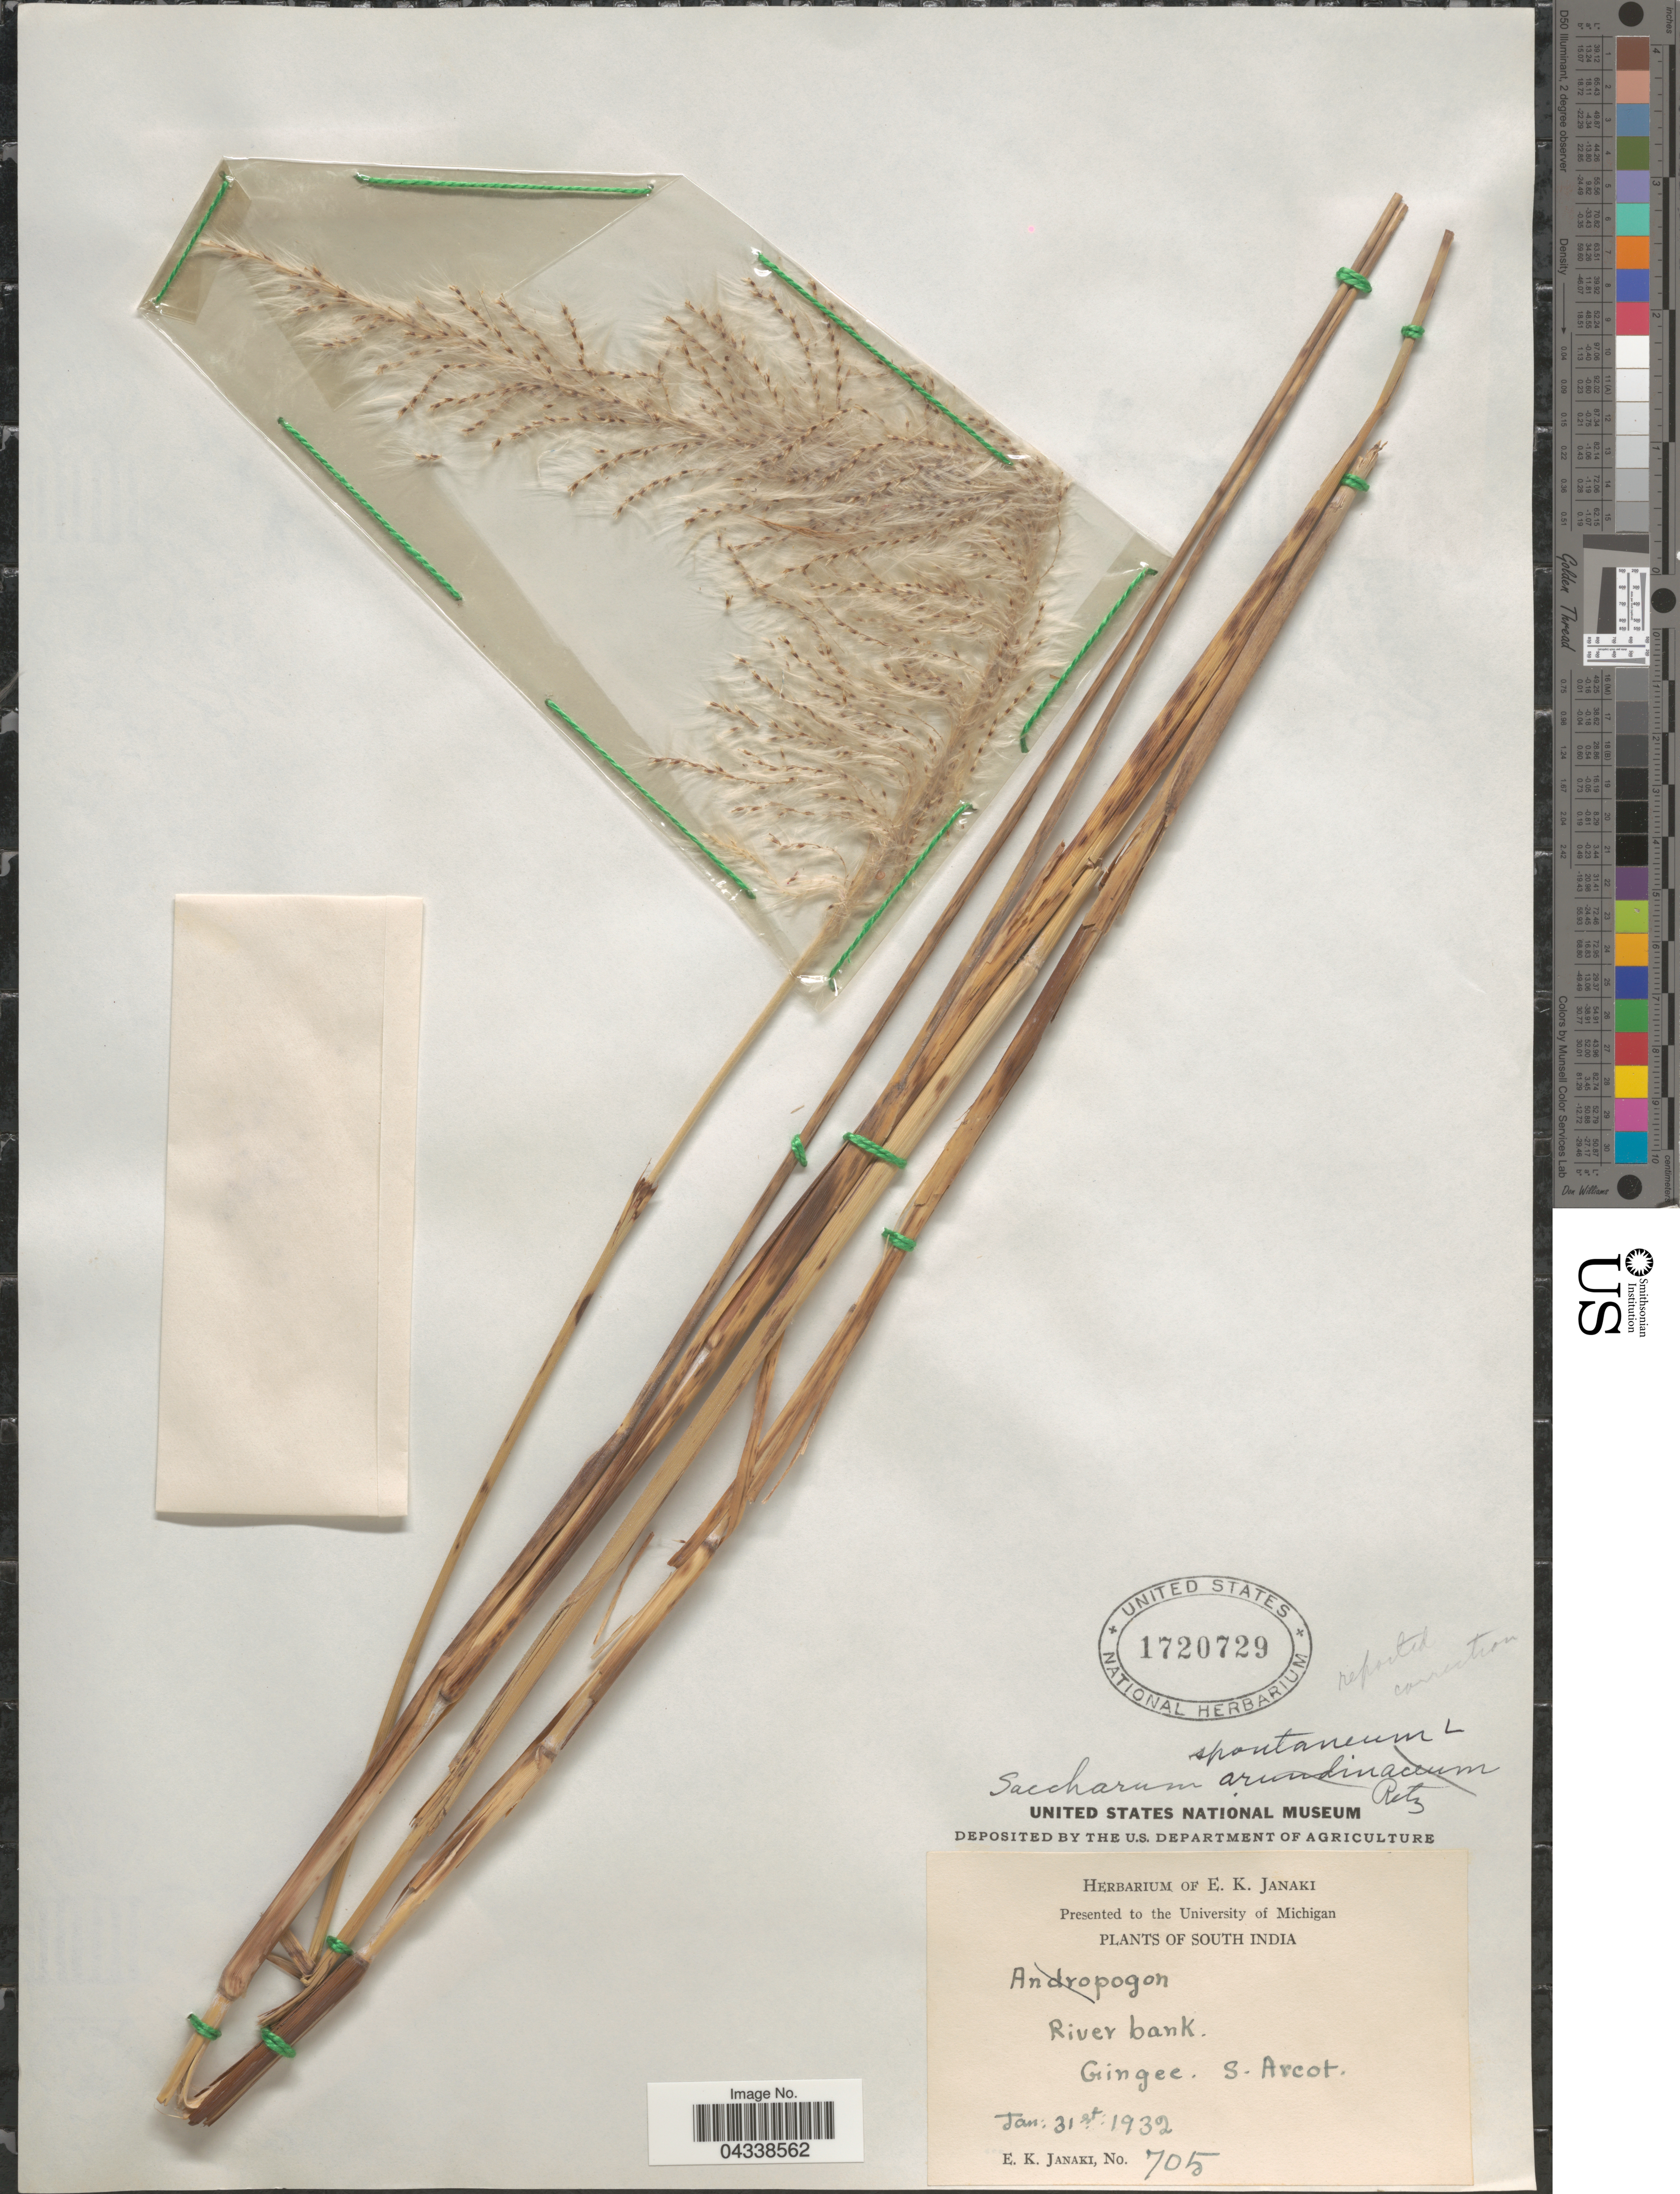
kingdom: Plantae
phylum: Tracheophyta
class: Liliopsida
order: Poales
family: Poaceae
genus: Saccharum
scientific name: Saccharum spontaneum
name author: L.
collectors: E. Janaki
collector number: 705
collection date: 1932-01-31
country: India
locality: South India. River bank. Gringee. S. Arcot.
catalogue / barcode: US 1720729